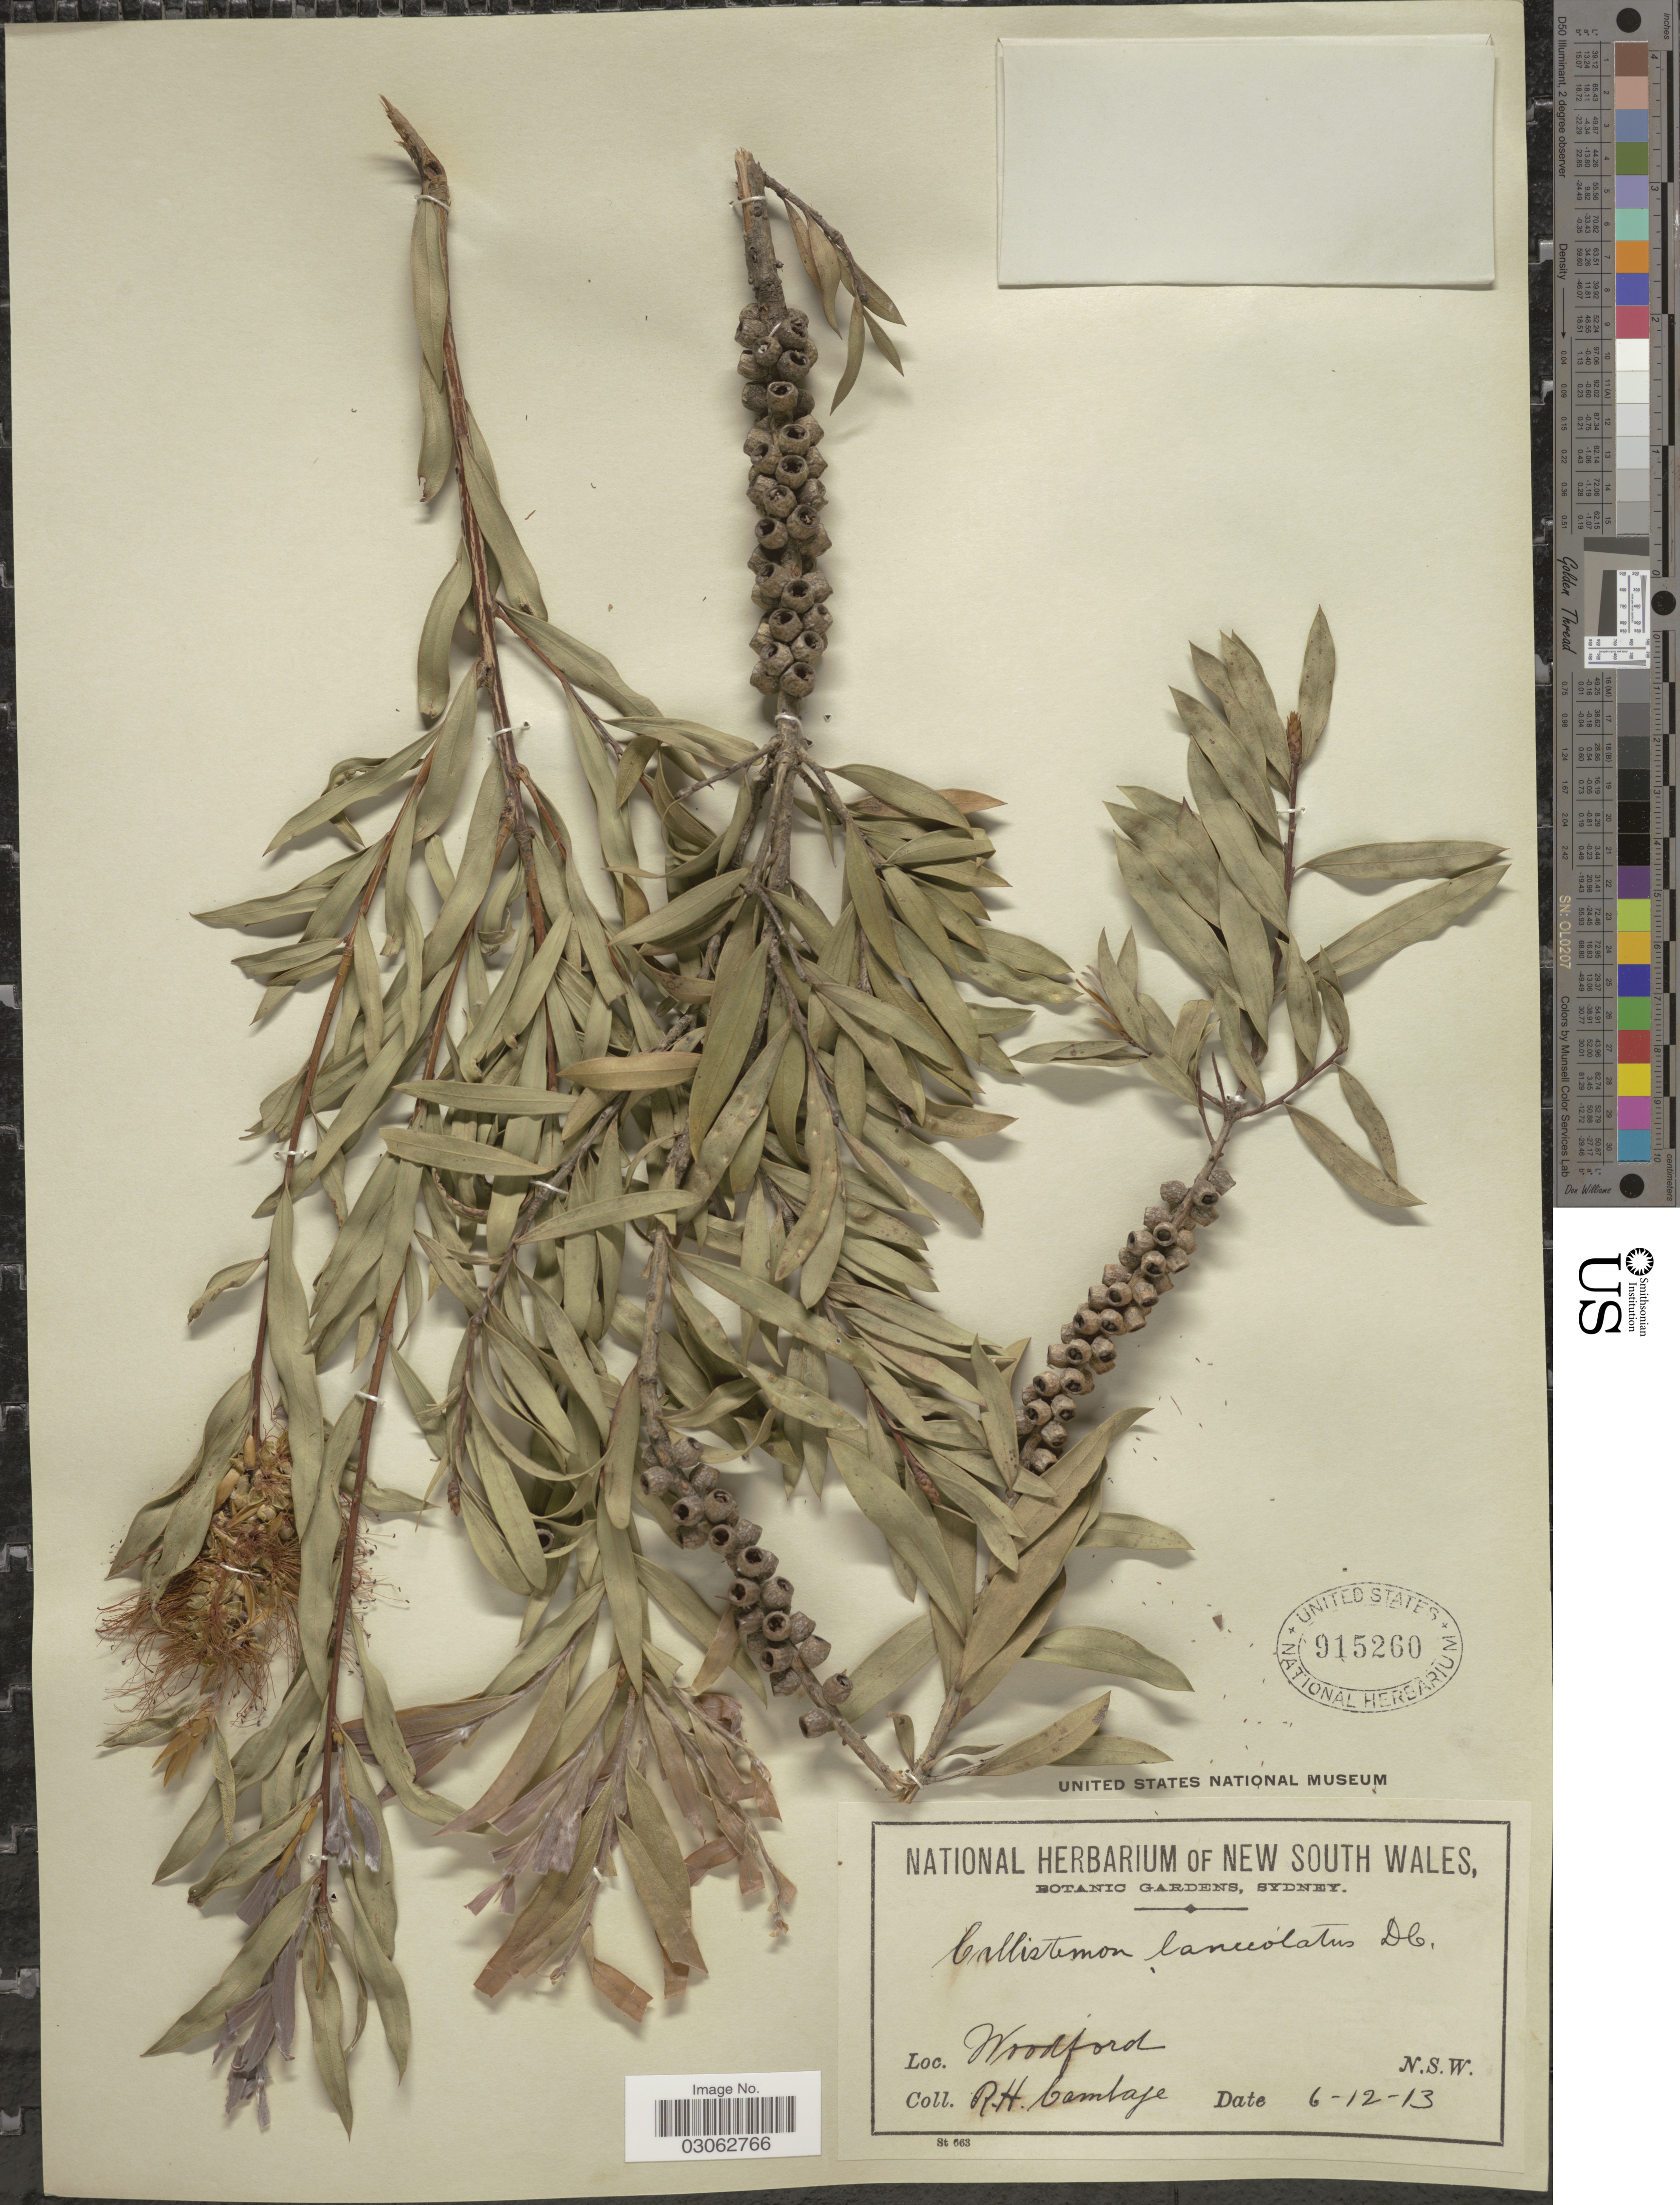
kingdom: Plantae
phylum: Tracheophyta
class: Magnoliopsida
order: Myrtales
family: Myrtaceae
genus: Callistemon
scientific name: Callistemon lanceolatus Colvill ex Sweet, nom. superfl.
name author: Colvill ex Sweet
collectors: R. Cambage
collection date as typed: Transcribed d/m/y: 6/12/13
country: Australia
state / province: New South Wales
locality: Woodford. N.S.W.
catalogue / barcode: US 915260